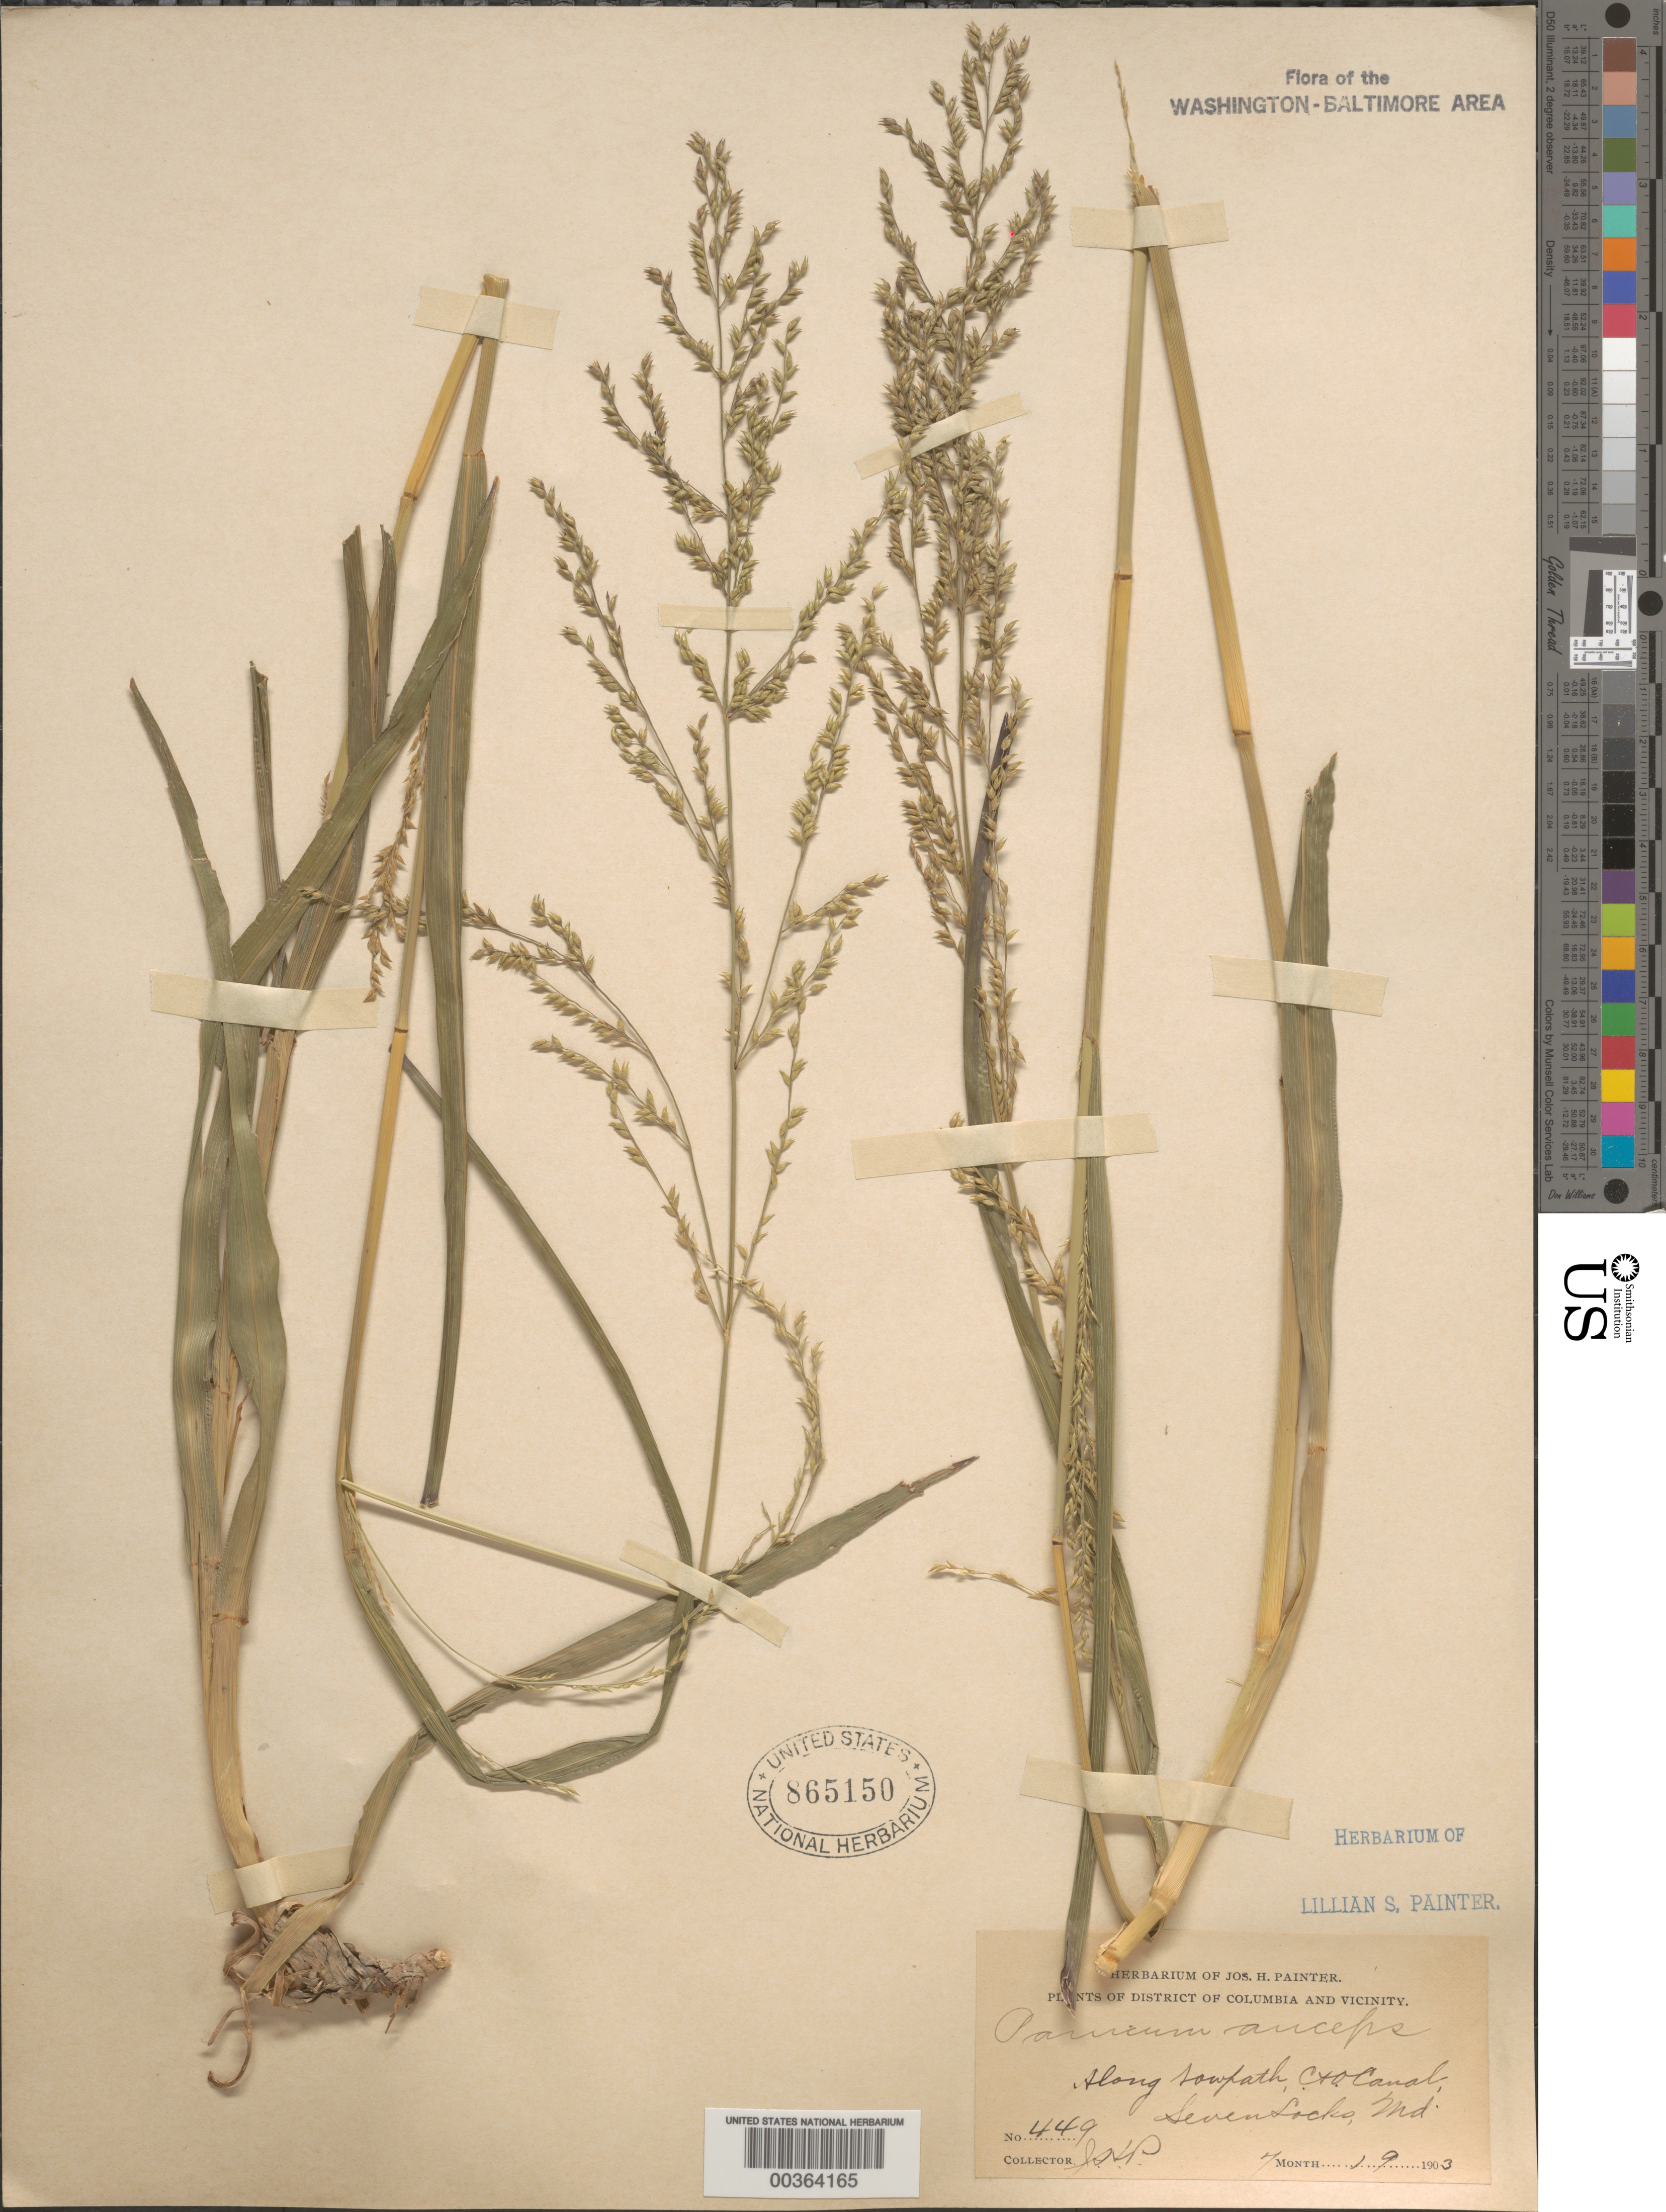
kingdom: Plantae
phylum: Tracheophyta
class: Liliopsida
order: Poales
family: Poaceae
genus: Coleataenia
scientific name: Coleataenia anceps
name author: (Michx.) Soreng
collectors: J. H. Painter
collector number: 449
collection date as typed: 19 Jul 1903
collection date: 1903-07-19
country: United States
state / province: Maryland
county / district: Montgomery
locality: Sevenlocks C. & O. Canal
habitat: Along sowpath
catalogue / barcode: US 865150